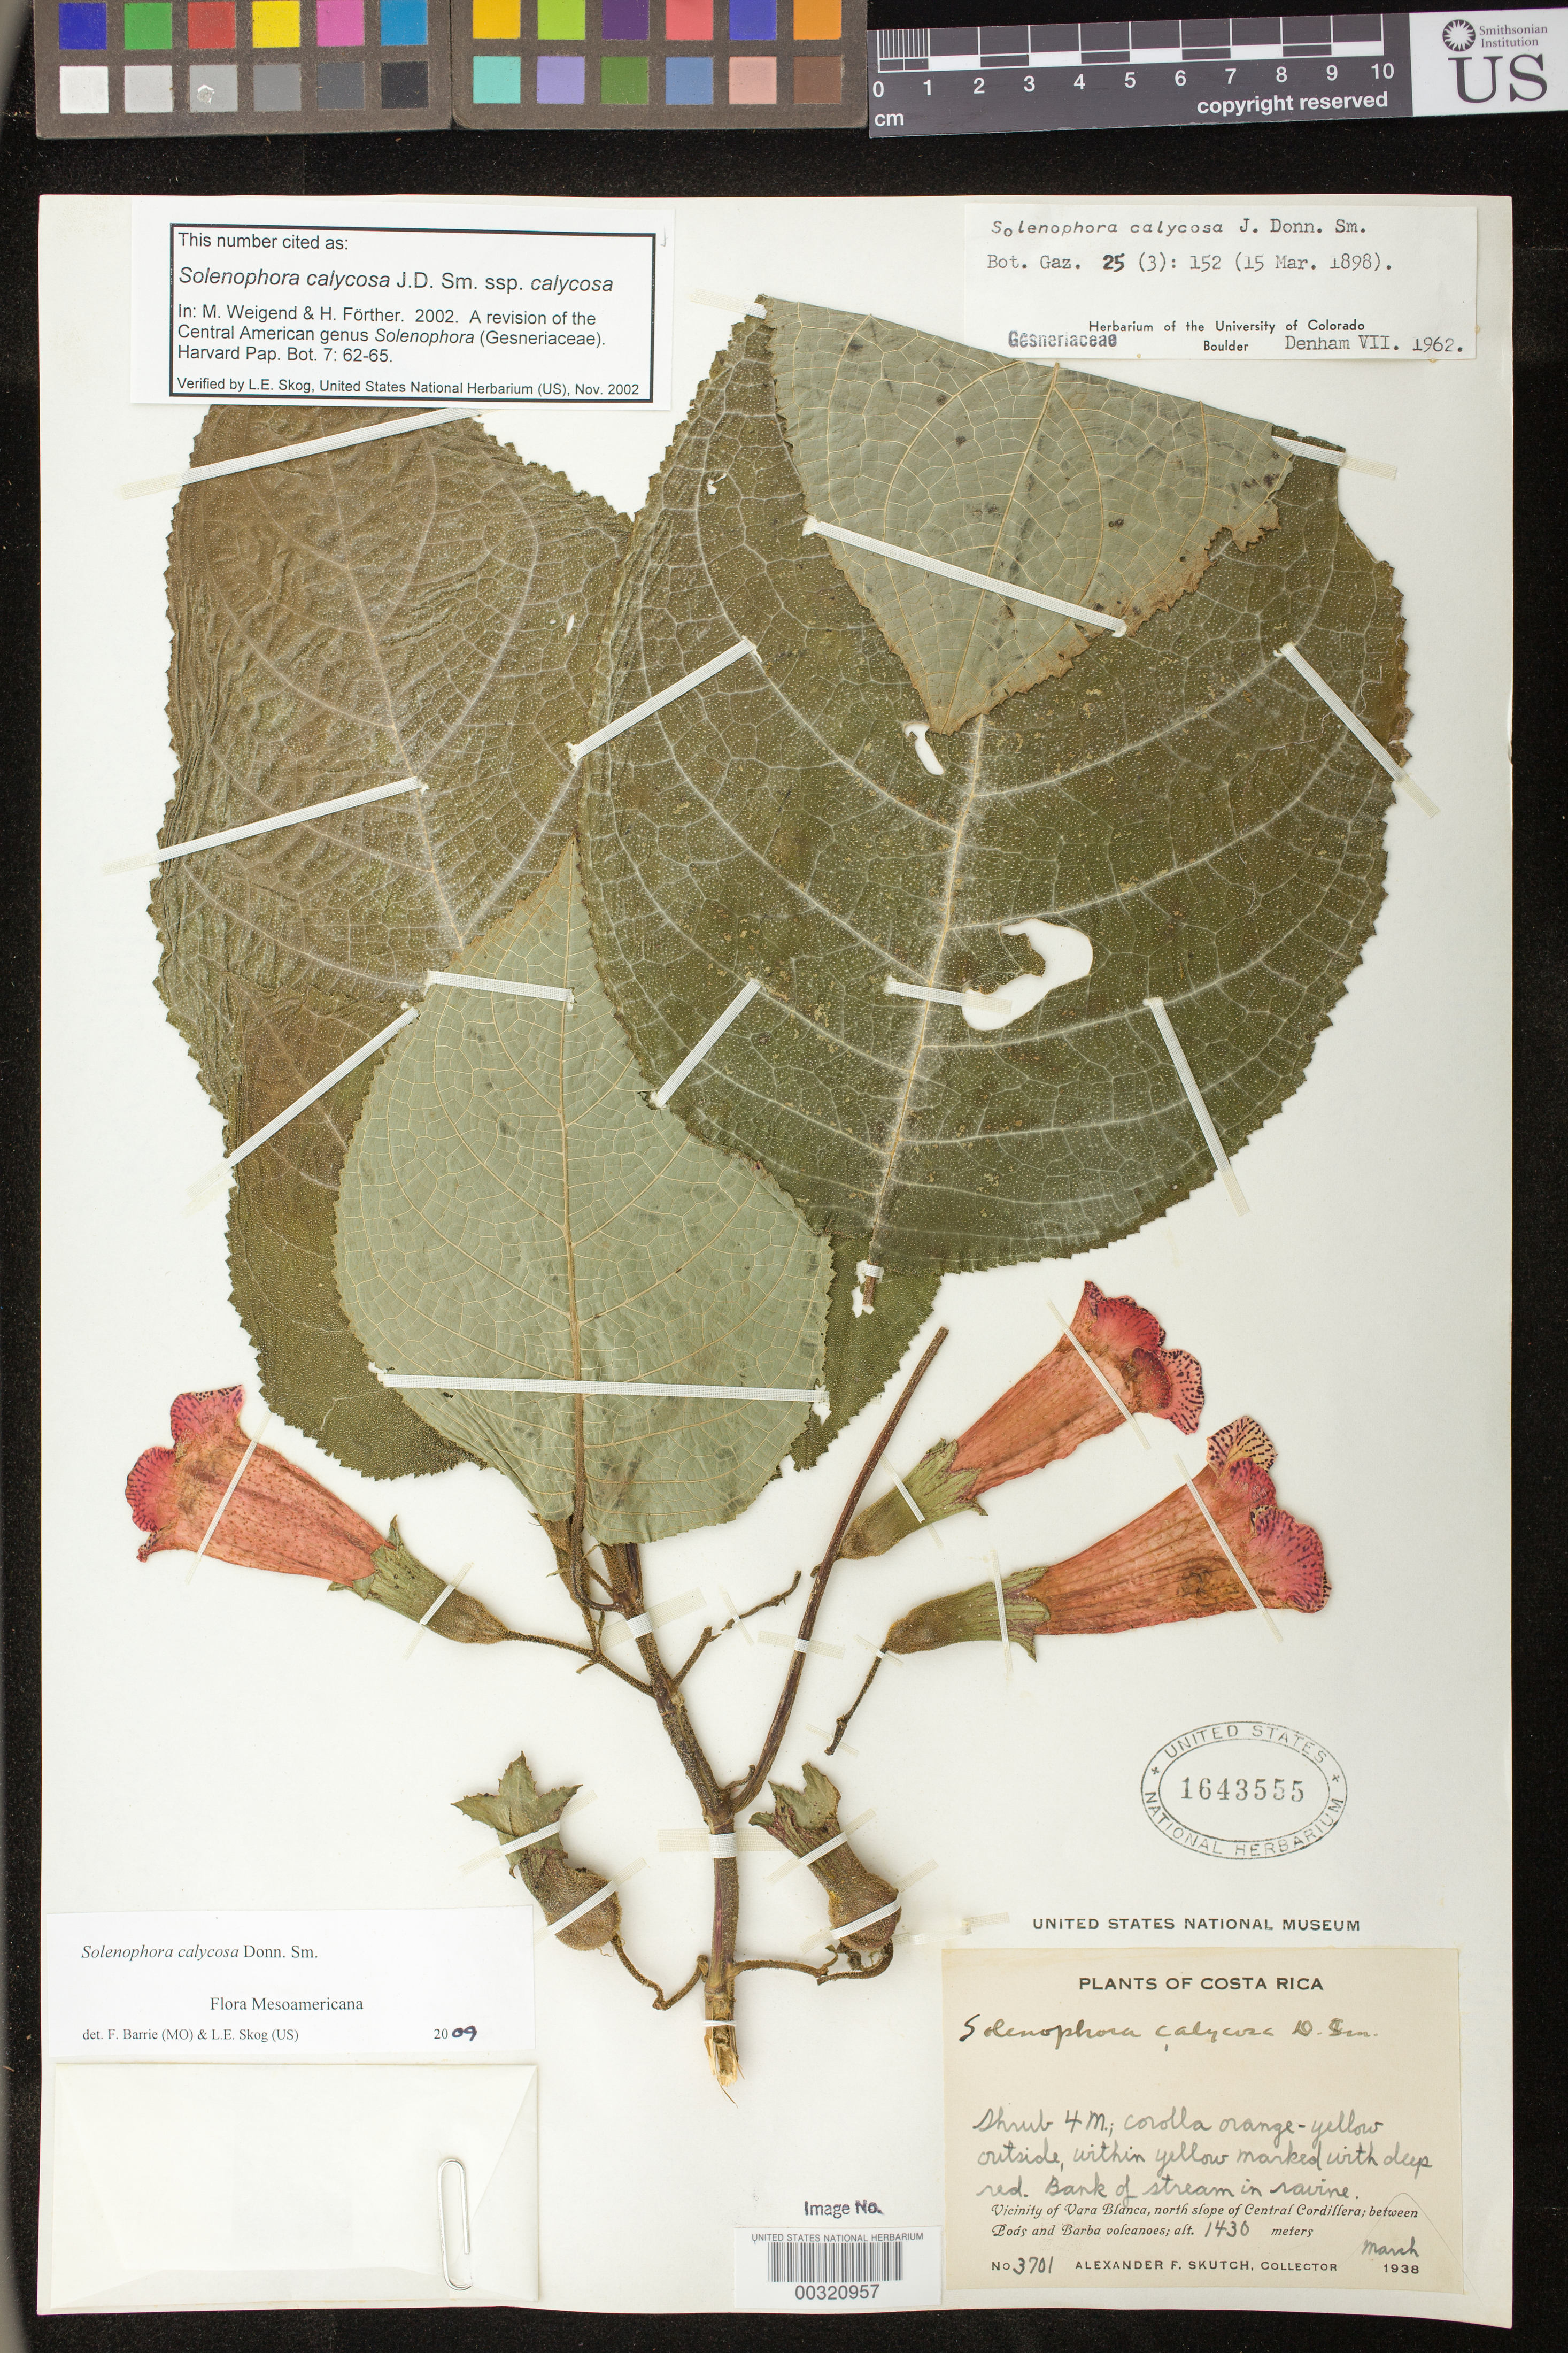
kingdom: Plantae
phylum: Tracheophyta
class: Magnoliopsida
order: Lamiales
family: Gesneriaceae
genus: Solenophora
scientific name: Solenophora calycosa Donn. Sm. subsp. calycosa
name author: (Donn. Sm.) Donn. Sm.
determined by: Weigend; Förther, Harald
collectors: A. F. Skutch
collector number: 3701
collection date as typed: Mar 1938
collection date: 1938-03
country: Costa Rica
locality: Vicinity of Vara Blanca, north slope of Central Cordillera; between Poas and Barba volcanoes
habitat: Bank of stream in ravine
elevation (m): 1430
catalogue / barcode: US 1643555